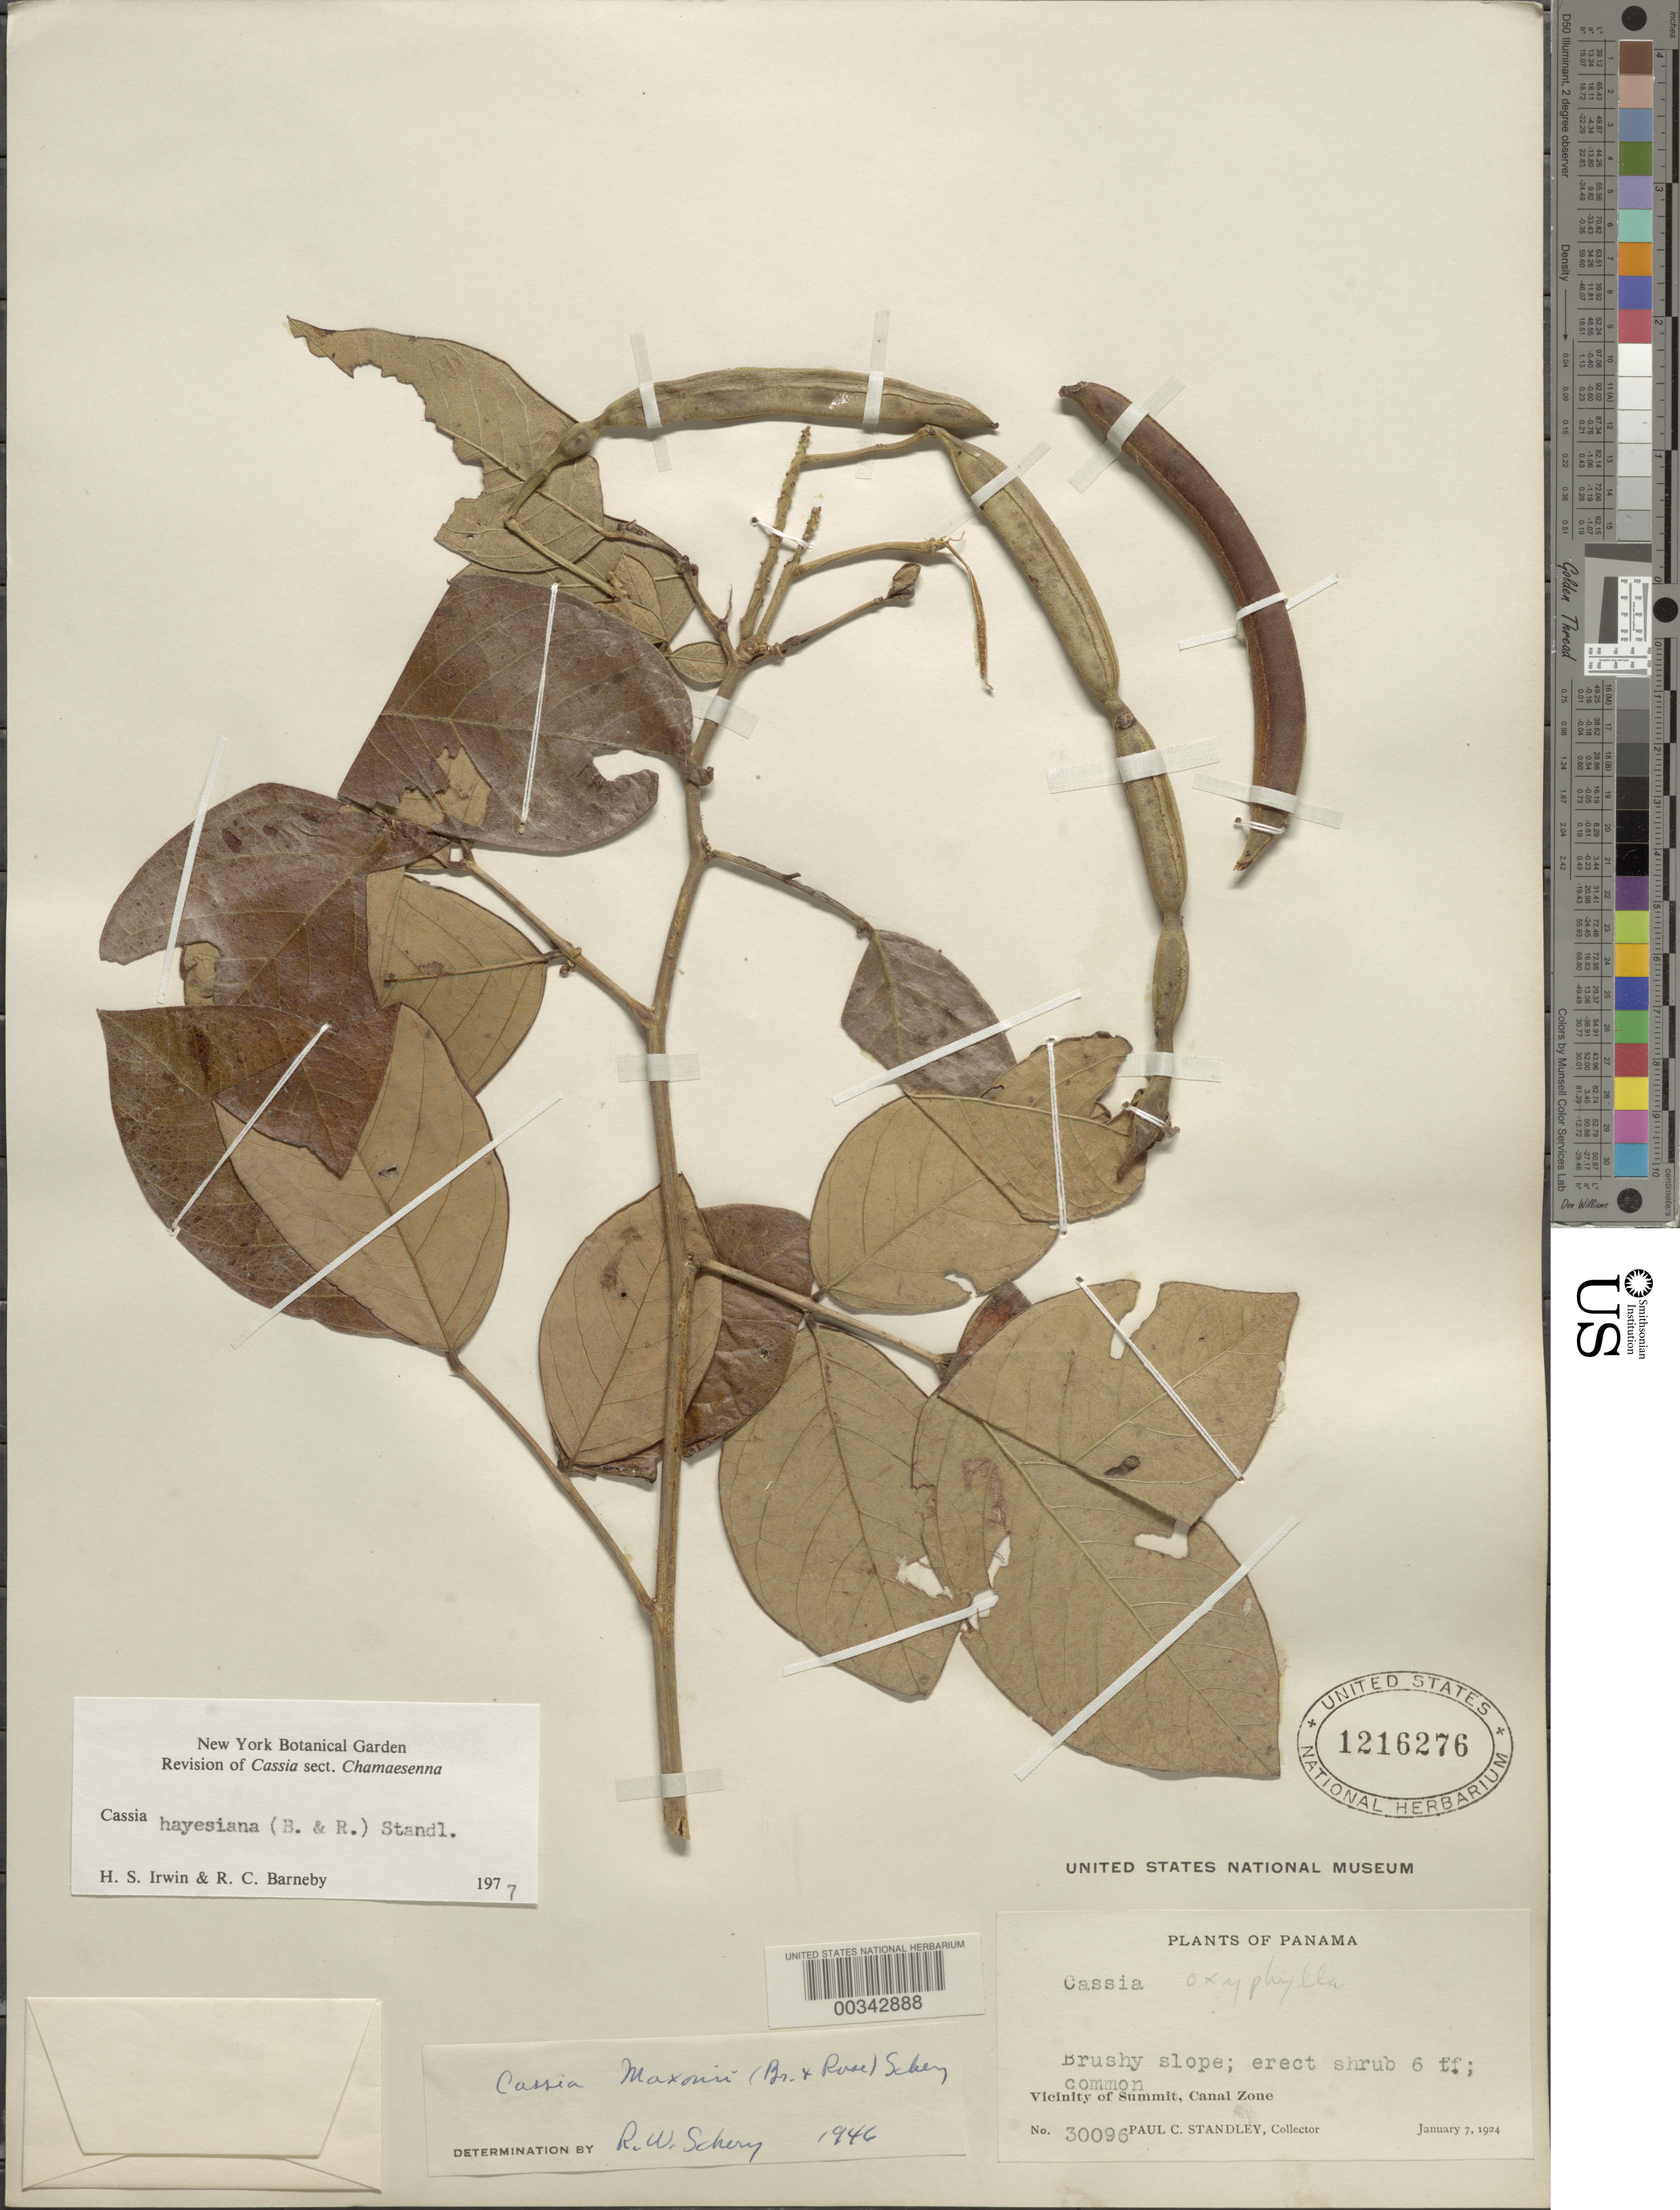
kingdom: Plantae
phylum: Tracheophyta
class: Magnoliopsida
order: Fabales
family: Fabaceae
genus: Senna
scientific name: Senna hayesiana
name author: (Britton & Rose) H.S. Irwin & Barneby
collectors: P. C. Standley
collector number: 30096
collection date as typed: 07 Jan 1924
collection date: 1924-01-07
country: Panama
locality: Vicinity of Summit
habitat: Brushy slope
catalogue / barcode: US 1216276